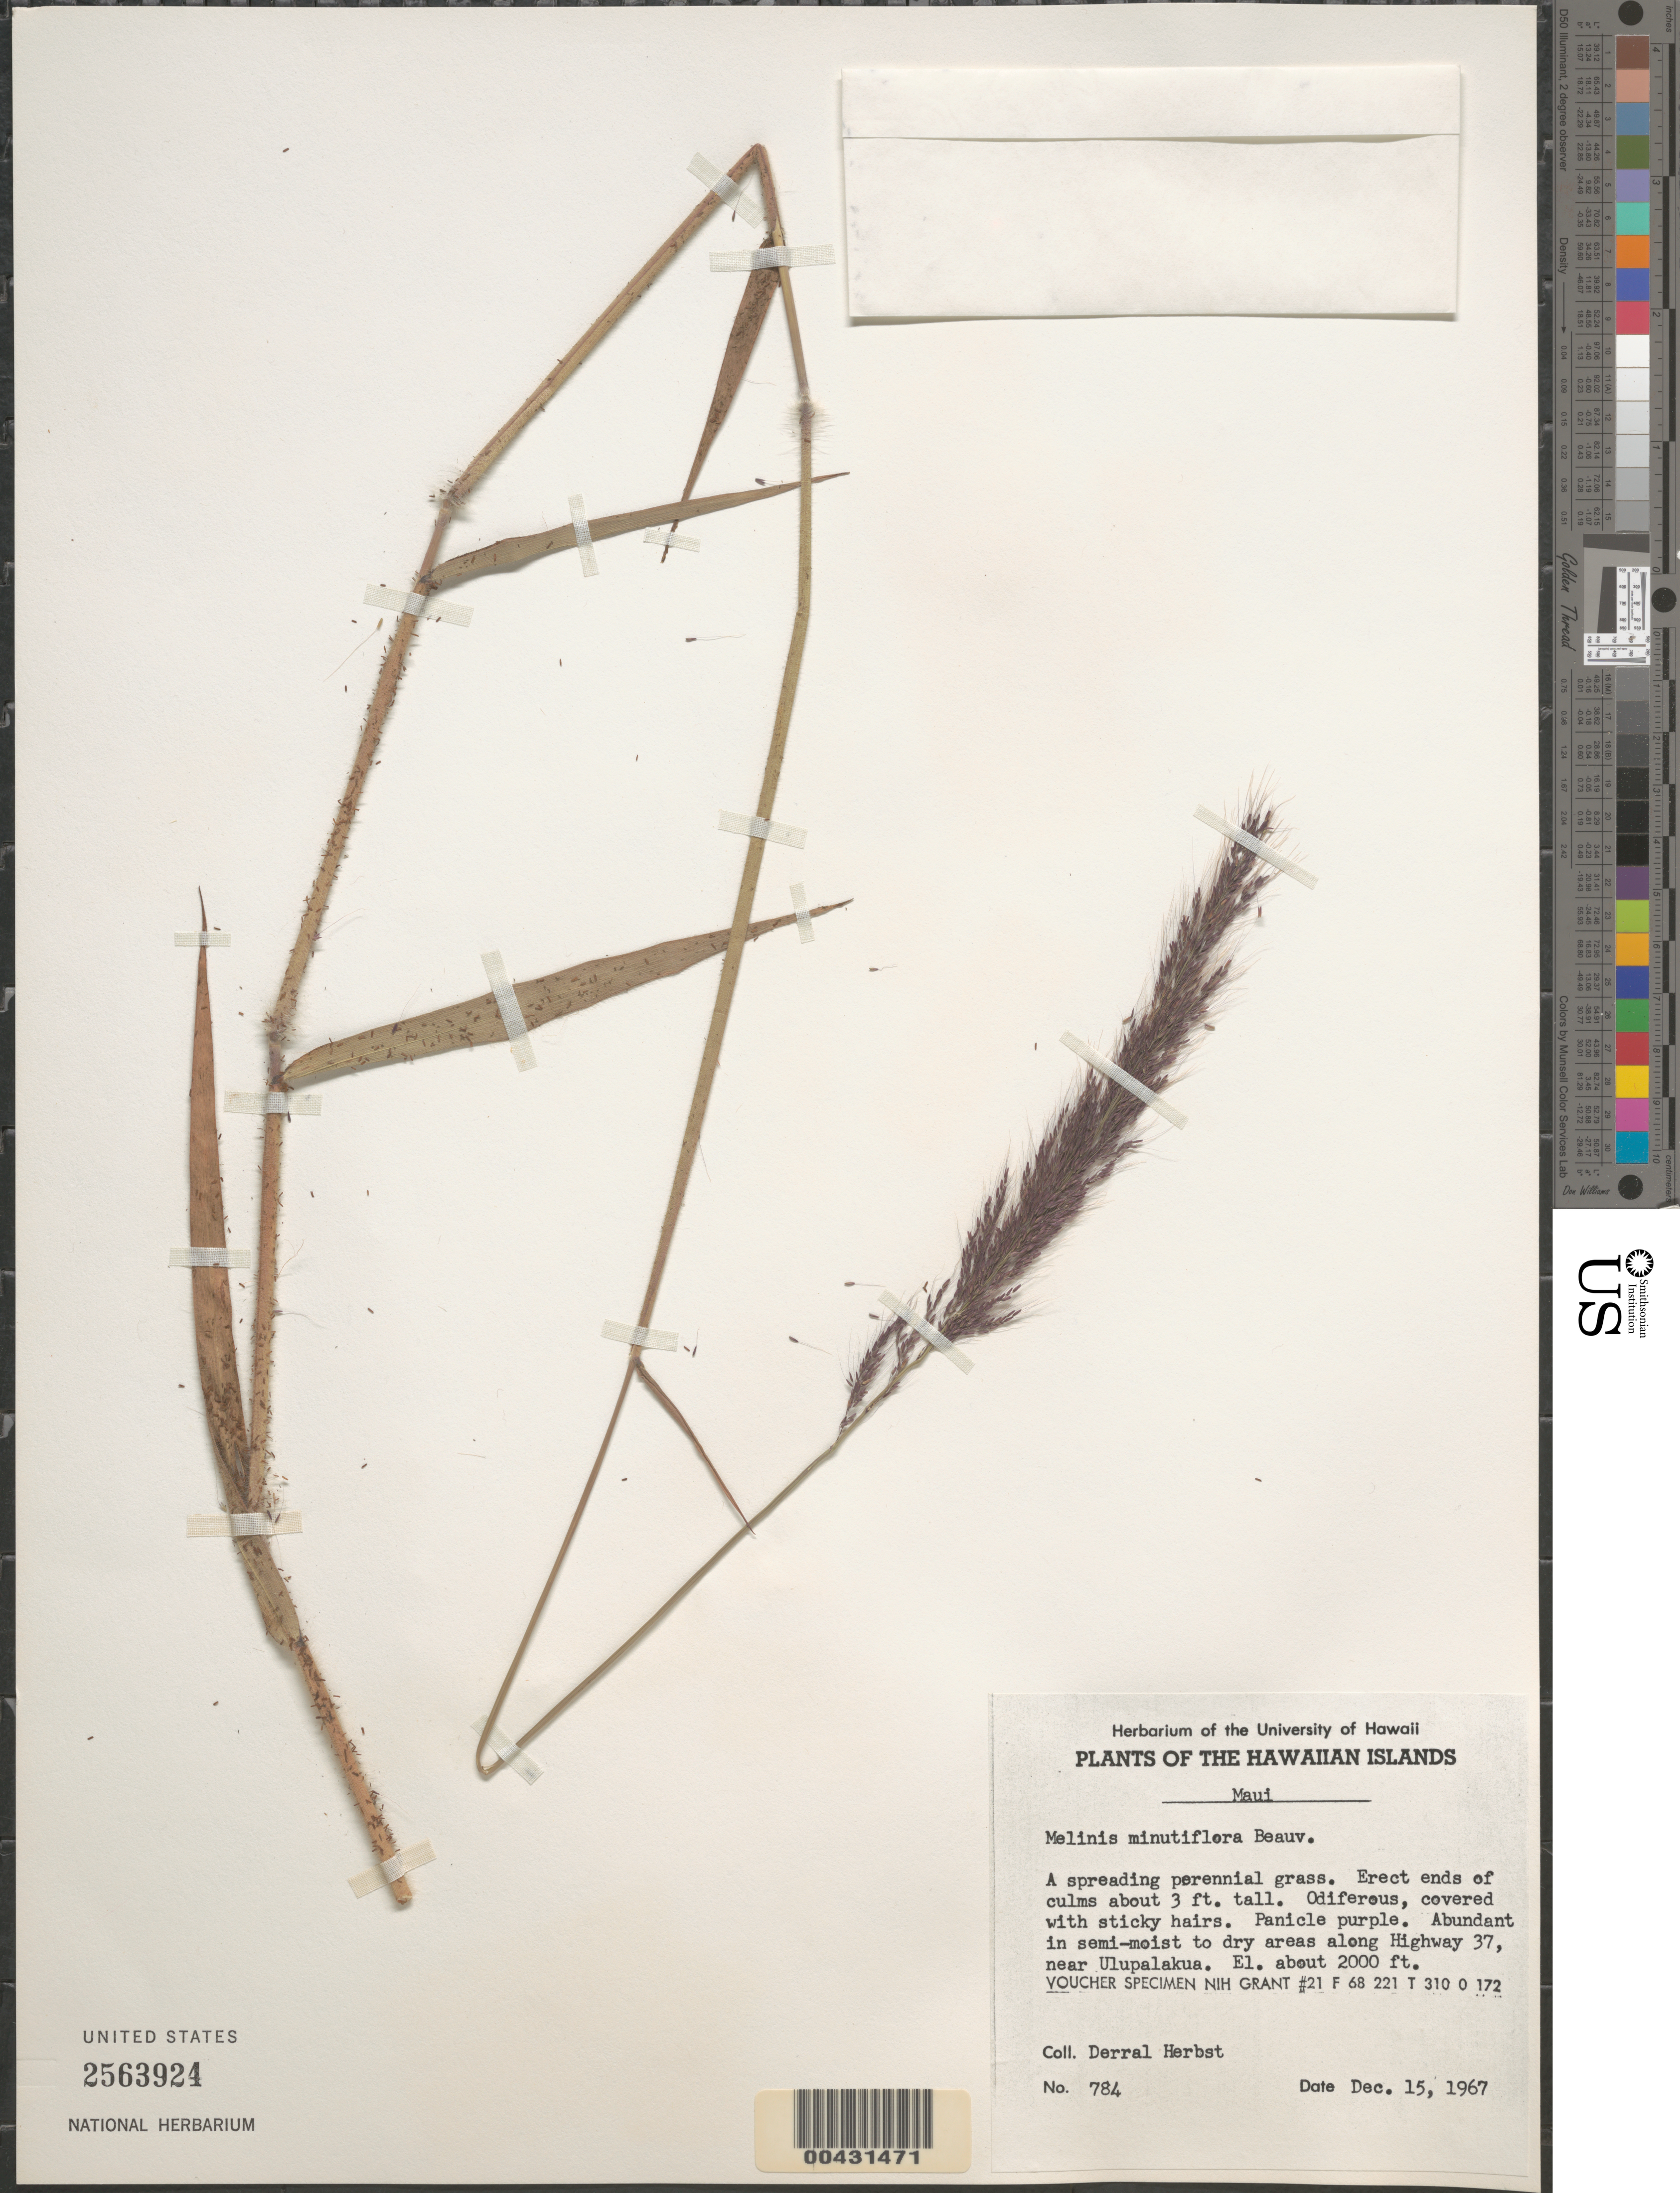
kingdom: Plantae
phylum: Tracheophyta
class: Liliopsida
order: Poales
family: Poaceae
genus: Melinis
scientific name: Melinis minutiflora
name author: P. Beauv.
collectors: D. R. Herbst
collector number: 784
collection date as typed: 15 Dec 1967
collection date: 1967-12-15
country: United States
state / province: Hawaii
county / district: Maui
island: Maui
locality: along highway 37, near Ulupalakua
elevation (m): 610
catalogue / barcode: US 2563924